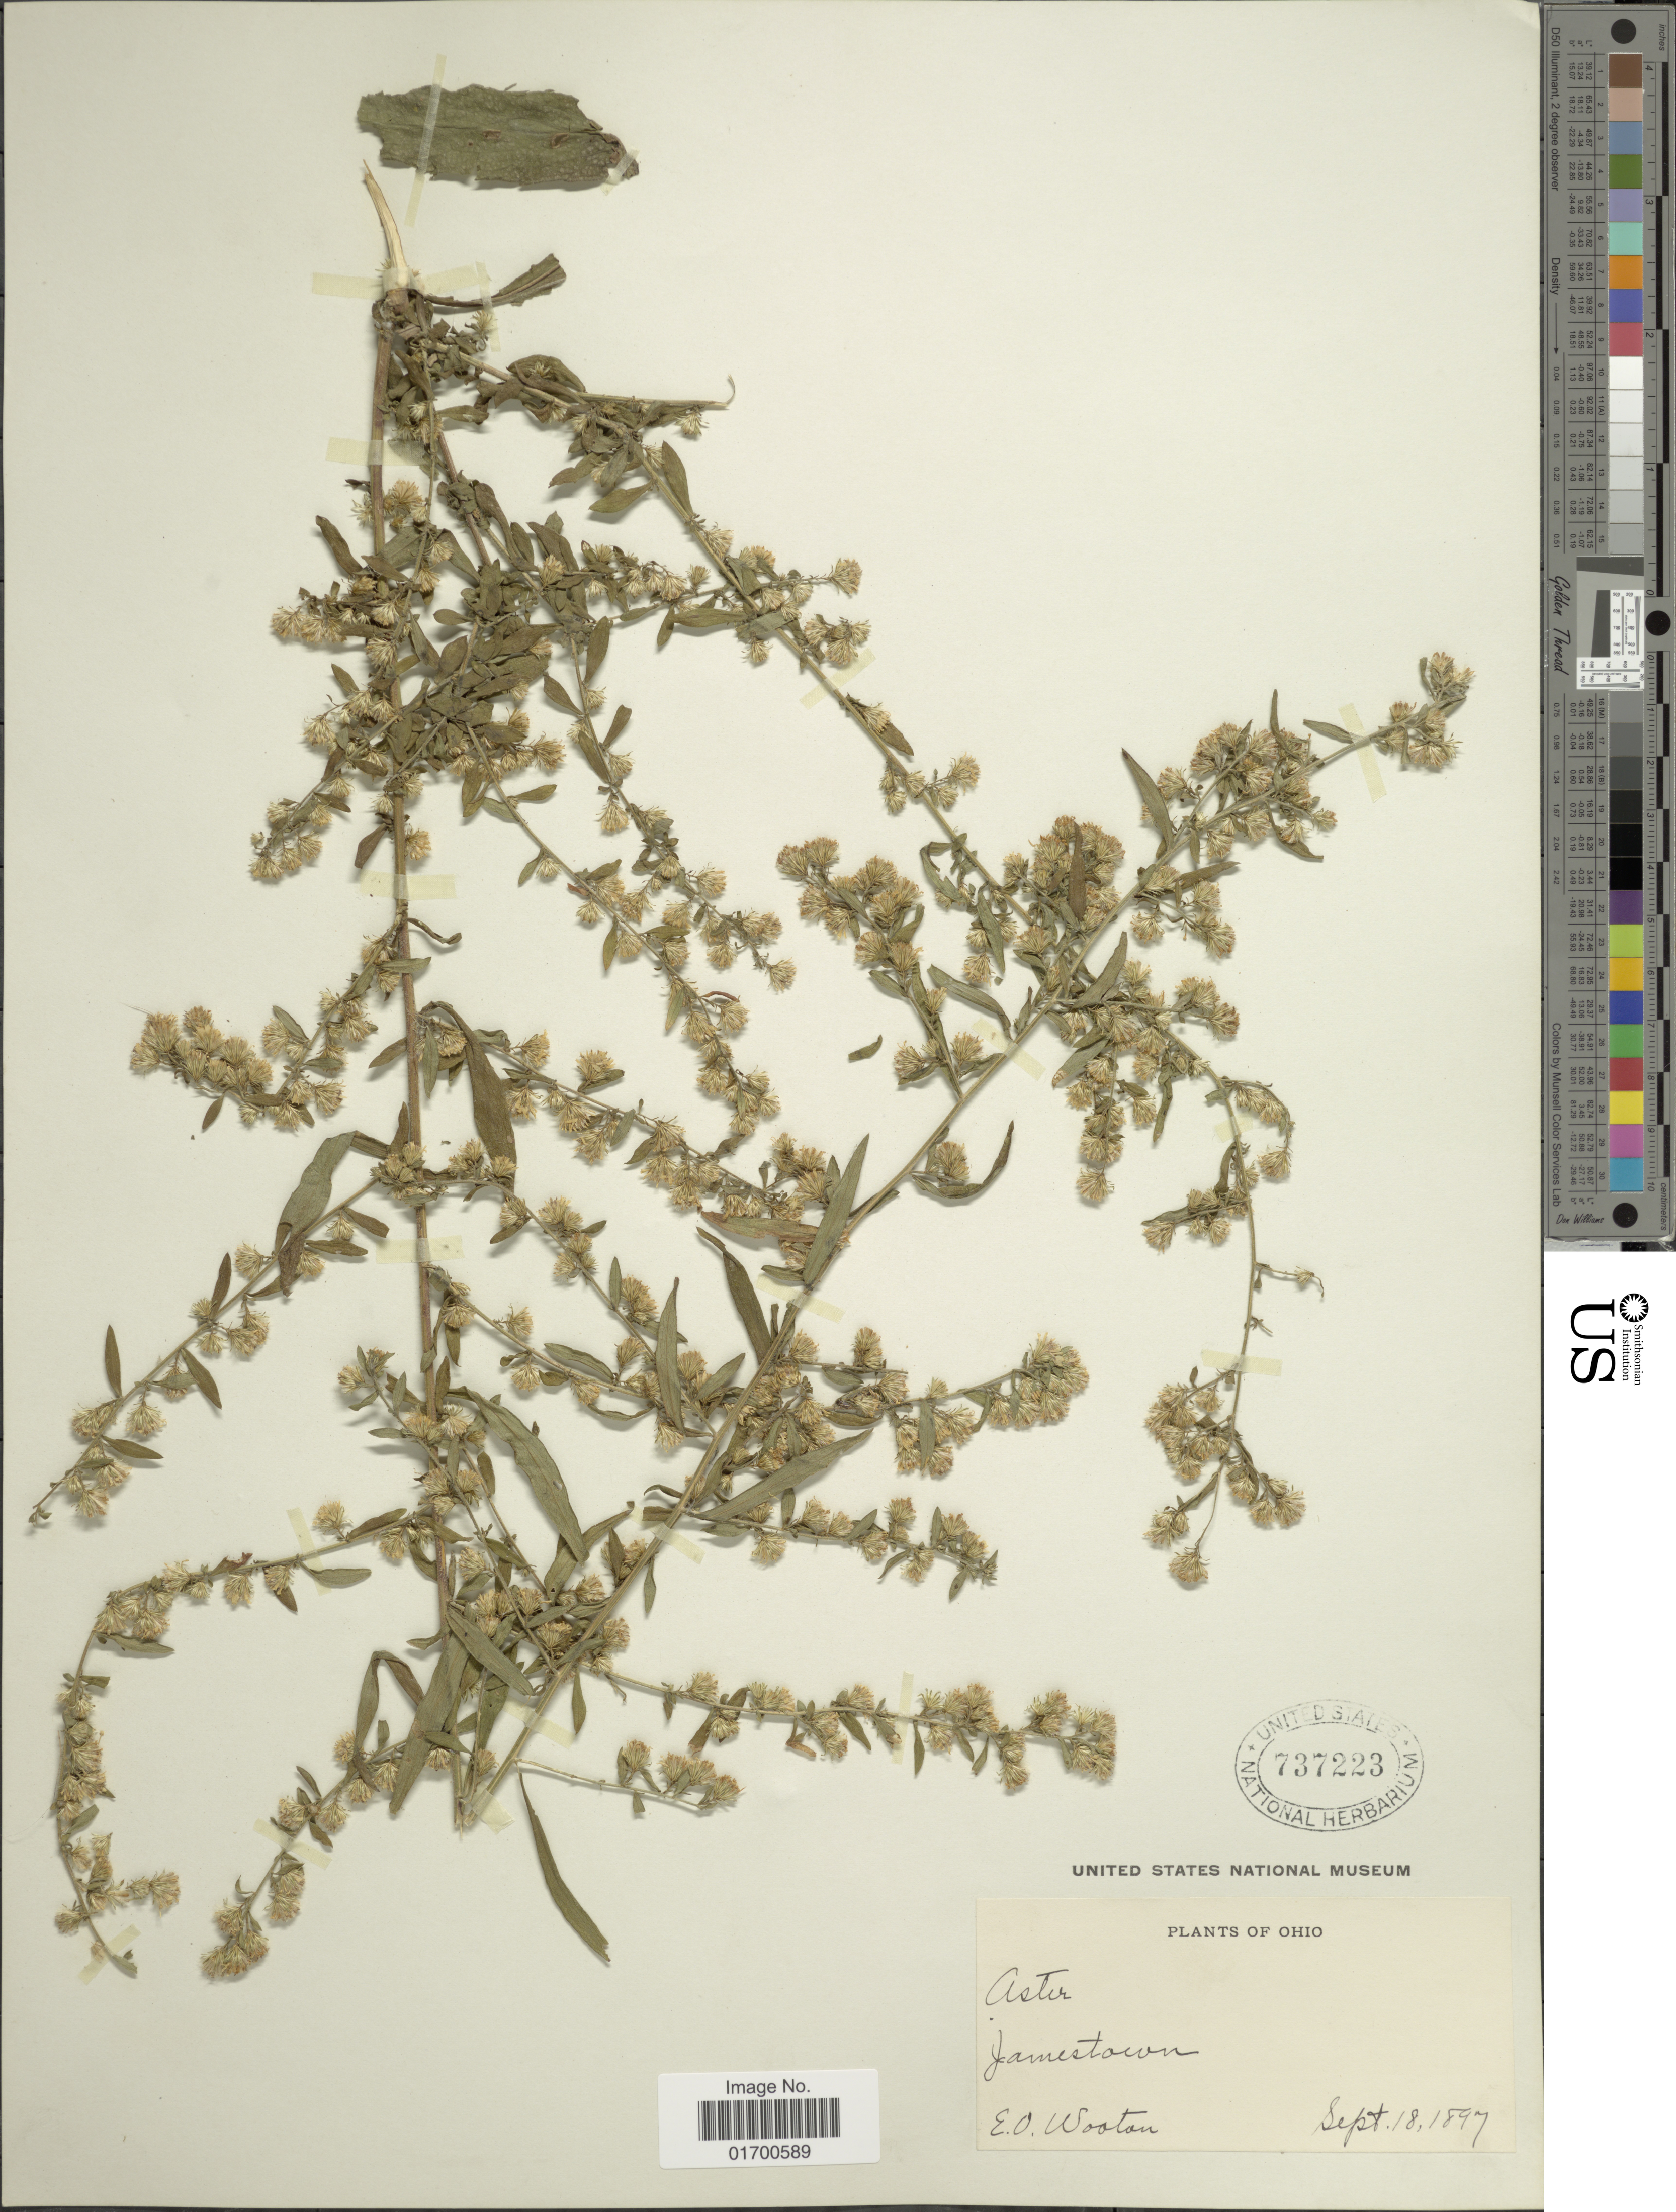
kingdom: Plantae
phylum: Tracheophyta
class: Magnoliopsida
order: Asterales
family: Asteraceae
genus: Symphyotrichum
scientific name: Symphyotrichum lateriflorum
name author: (L.) Á. Löve & D. Löve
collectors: E. O. Wooton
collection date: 1897-09-18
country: United States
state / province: Ohio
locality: Jamestown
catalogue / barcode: US 737223